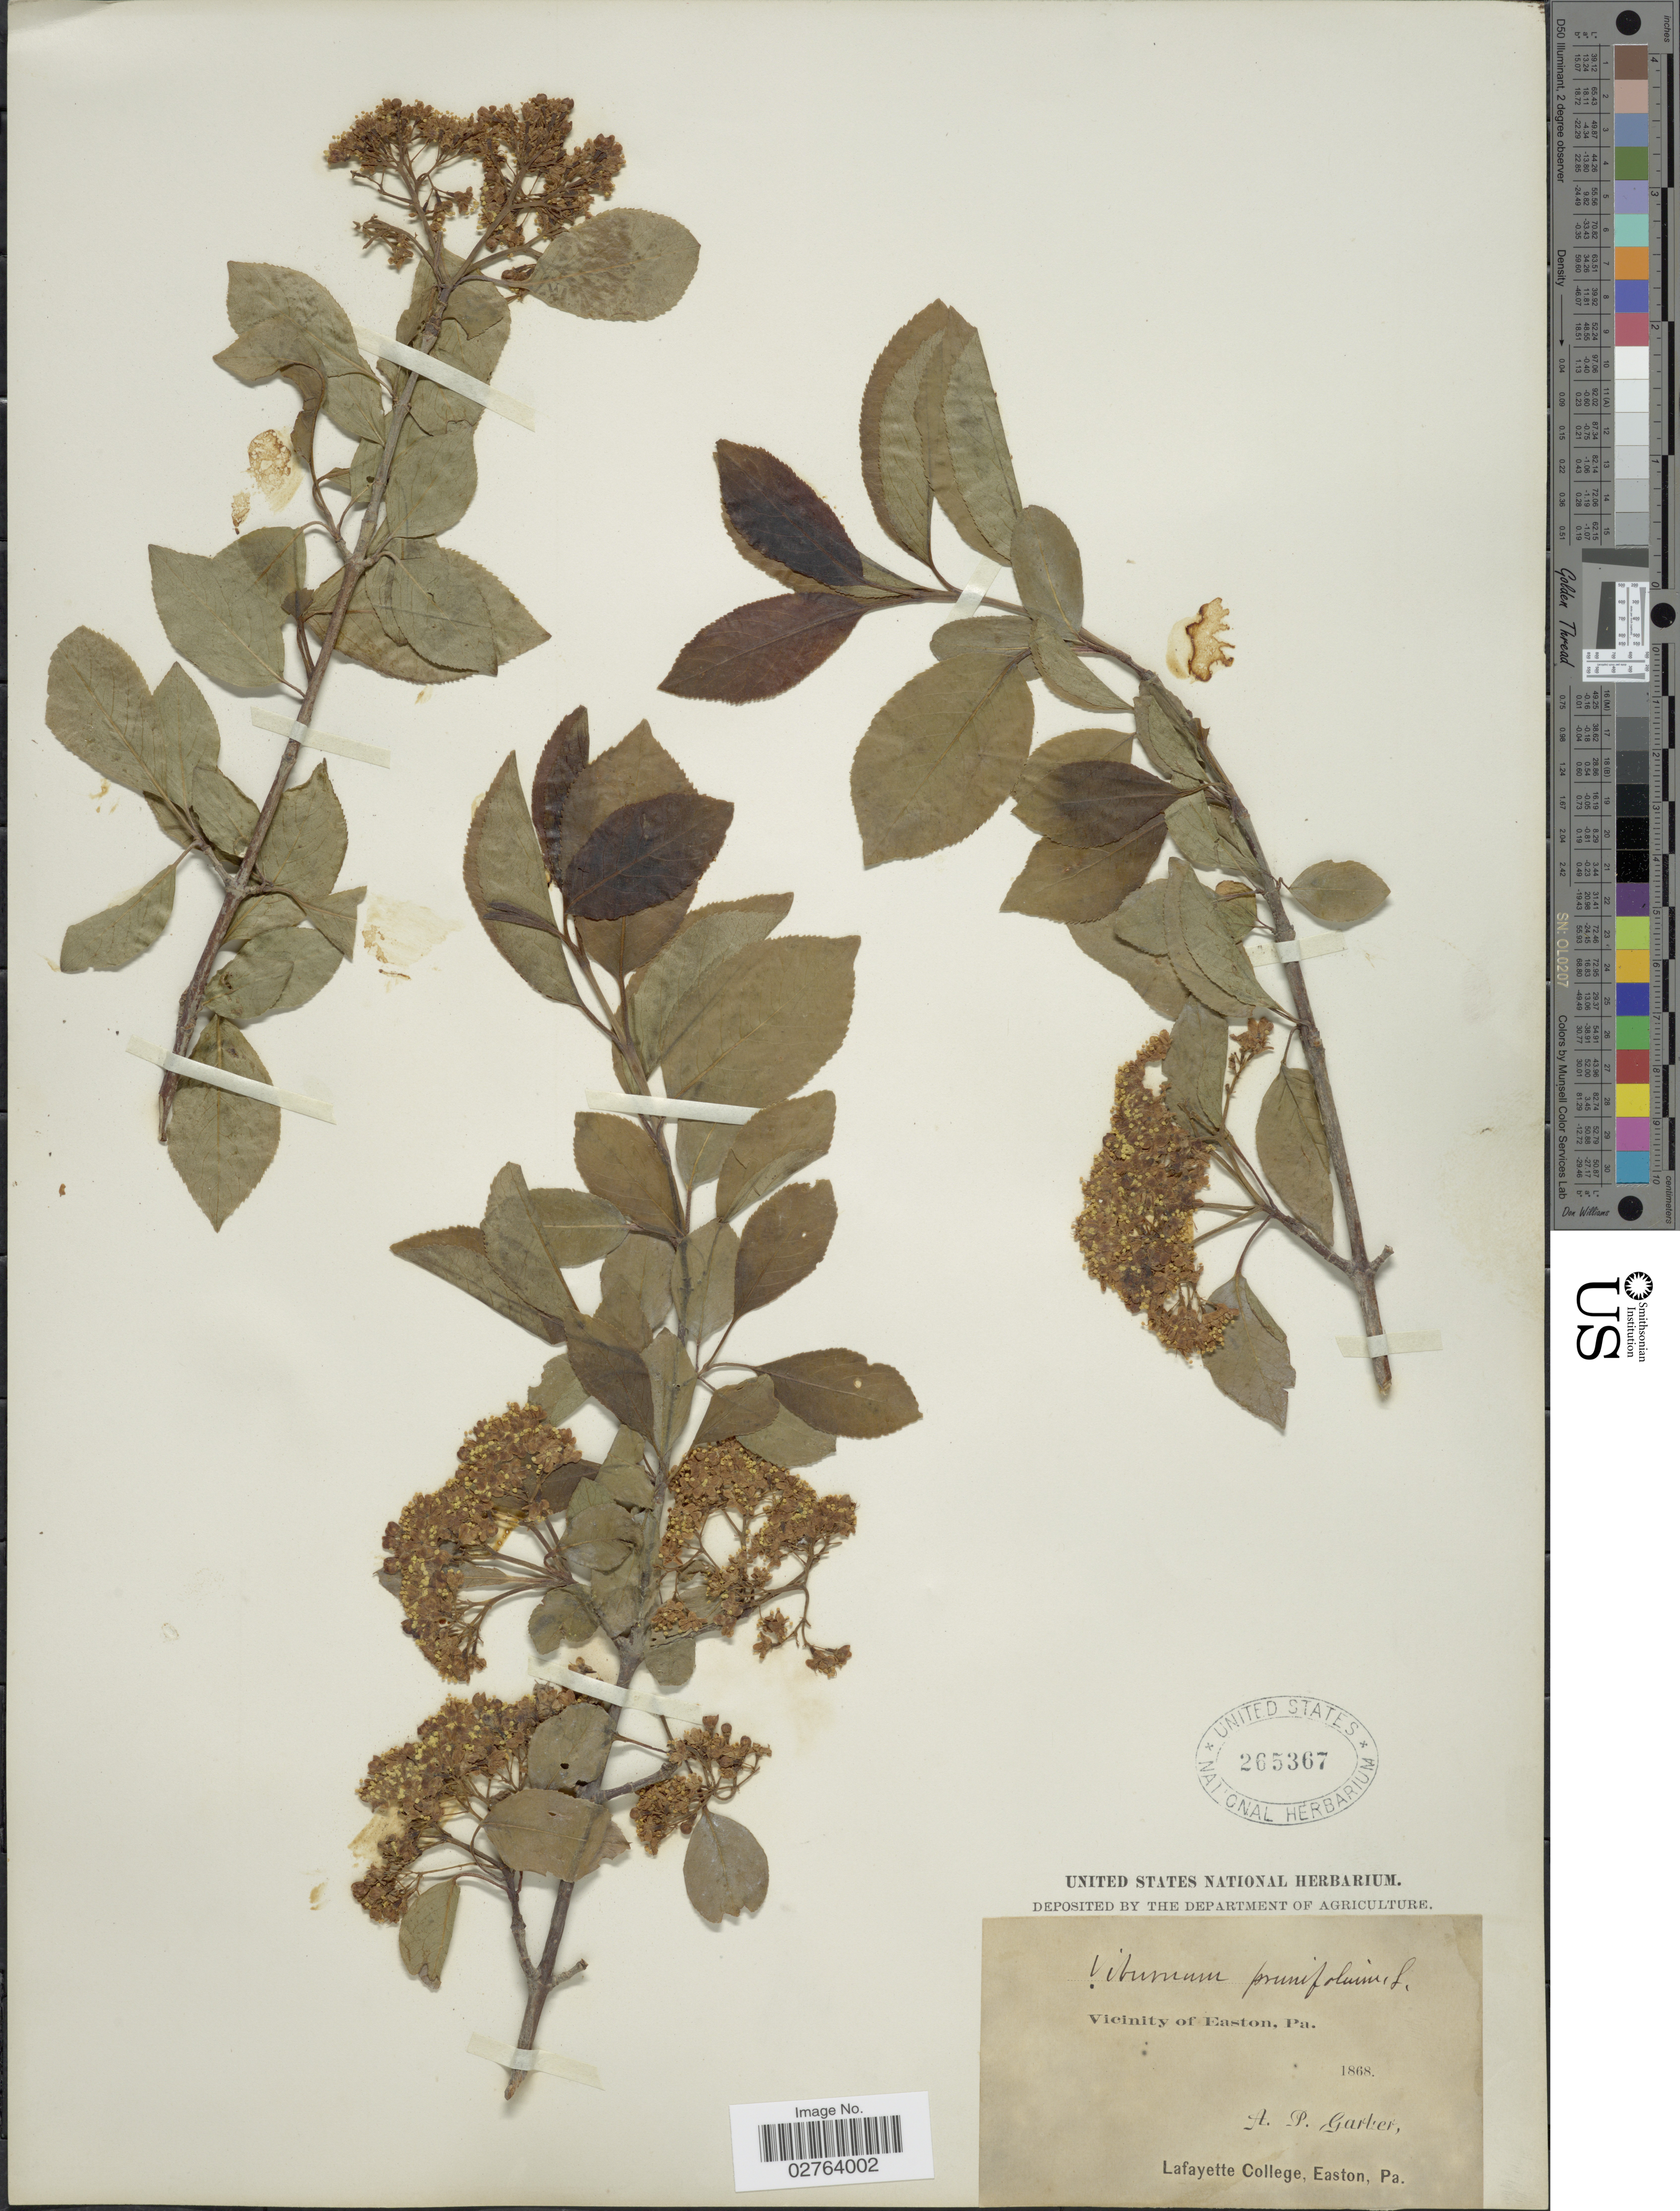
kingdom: Plantae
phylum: Tracheophyta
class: Magnoliopsida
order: Dipsacales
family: Viburnaceae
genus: Viburnum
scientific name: Viburnum prunifolium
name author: L.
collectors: A. P. Garber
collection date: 1868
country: United States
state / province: Pennsylvania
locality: Vicinity of Easton.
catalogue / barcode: US 265367